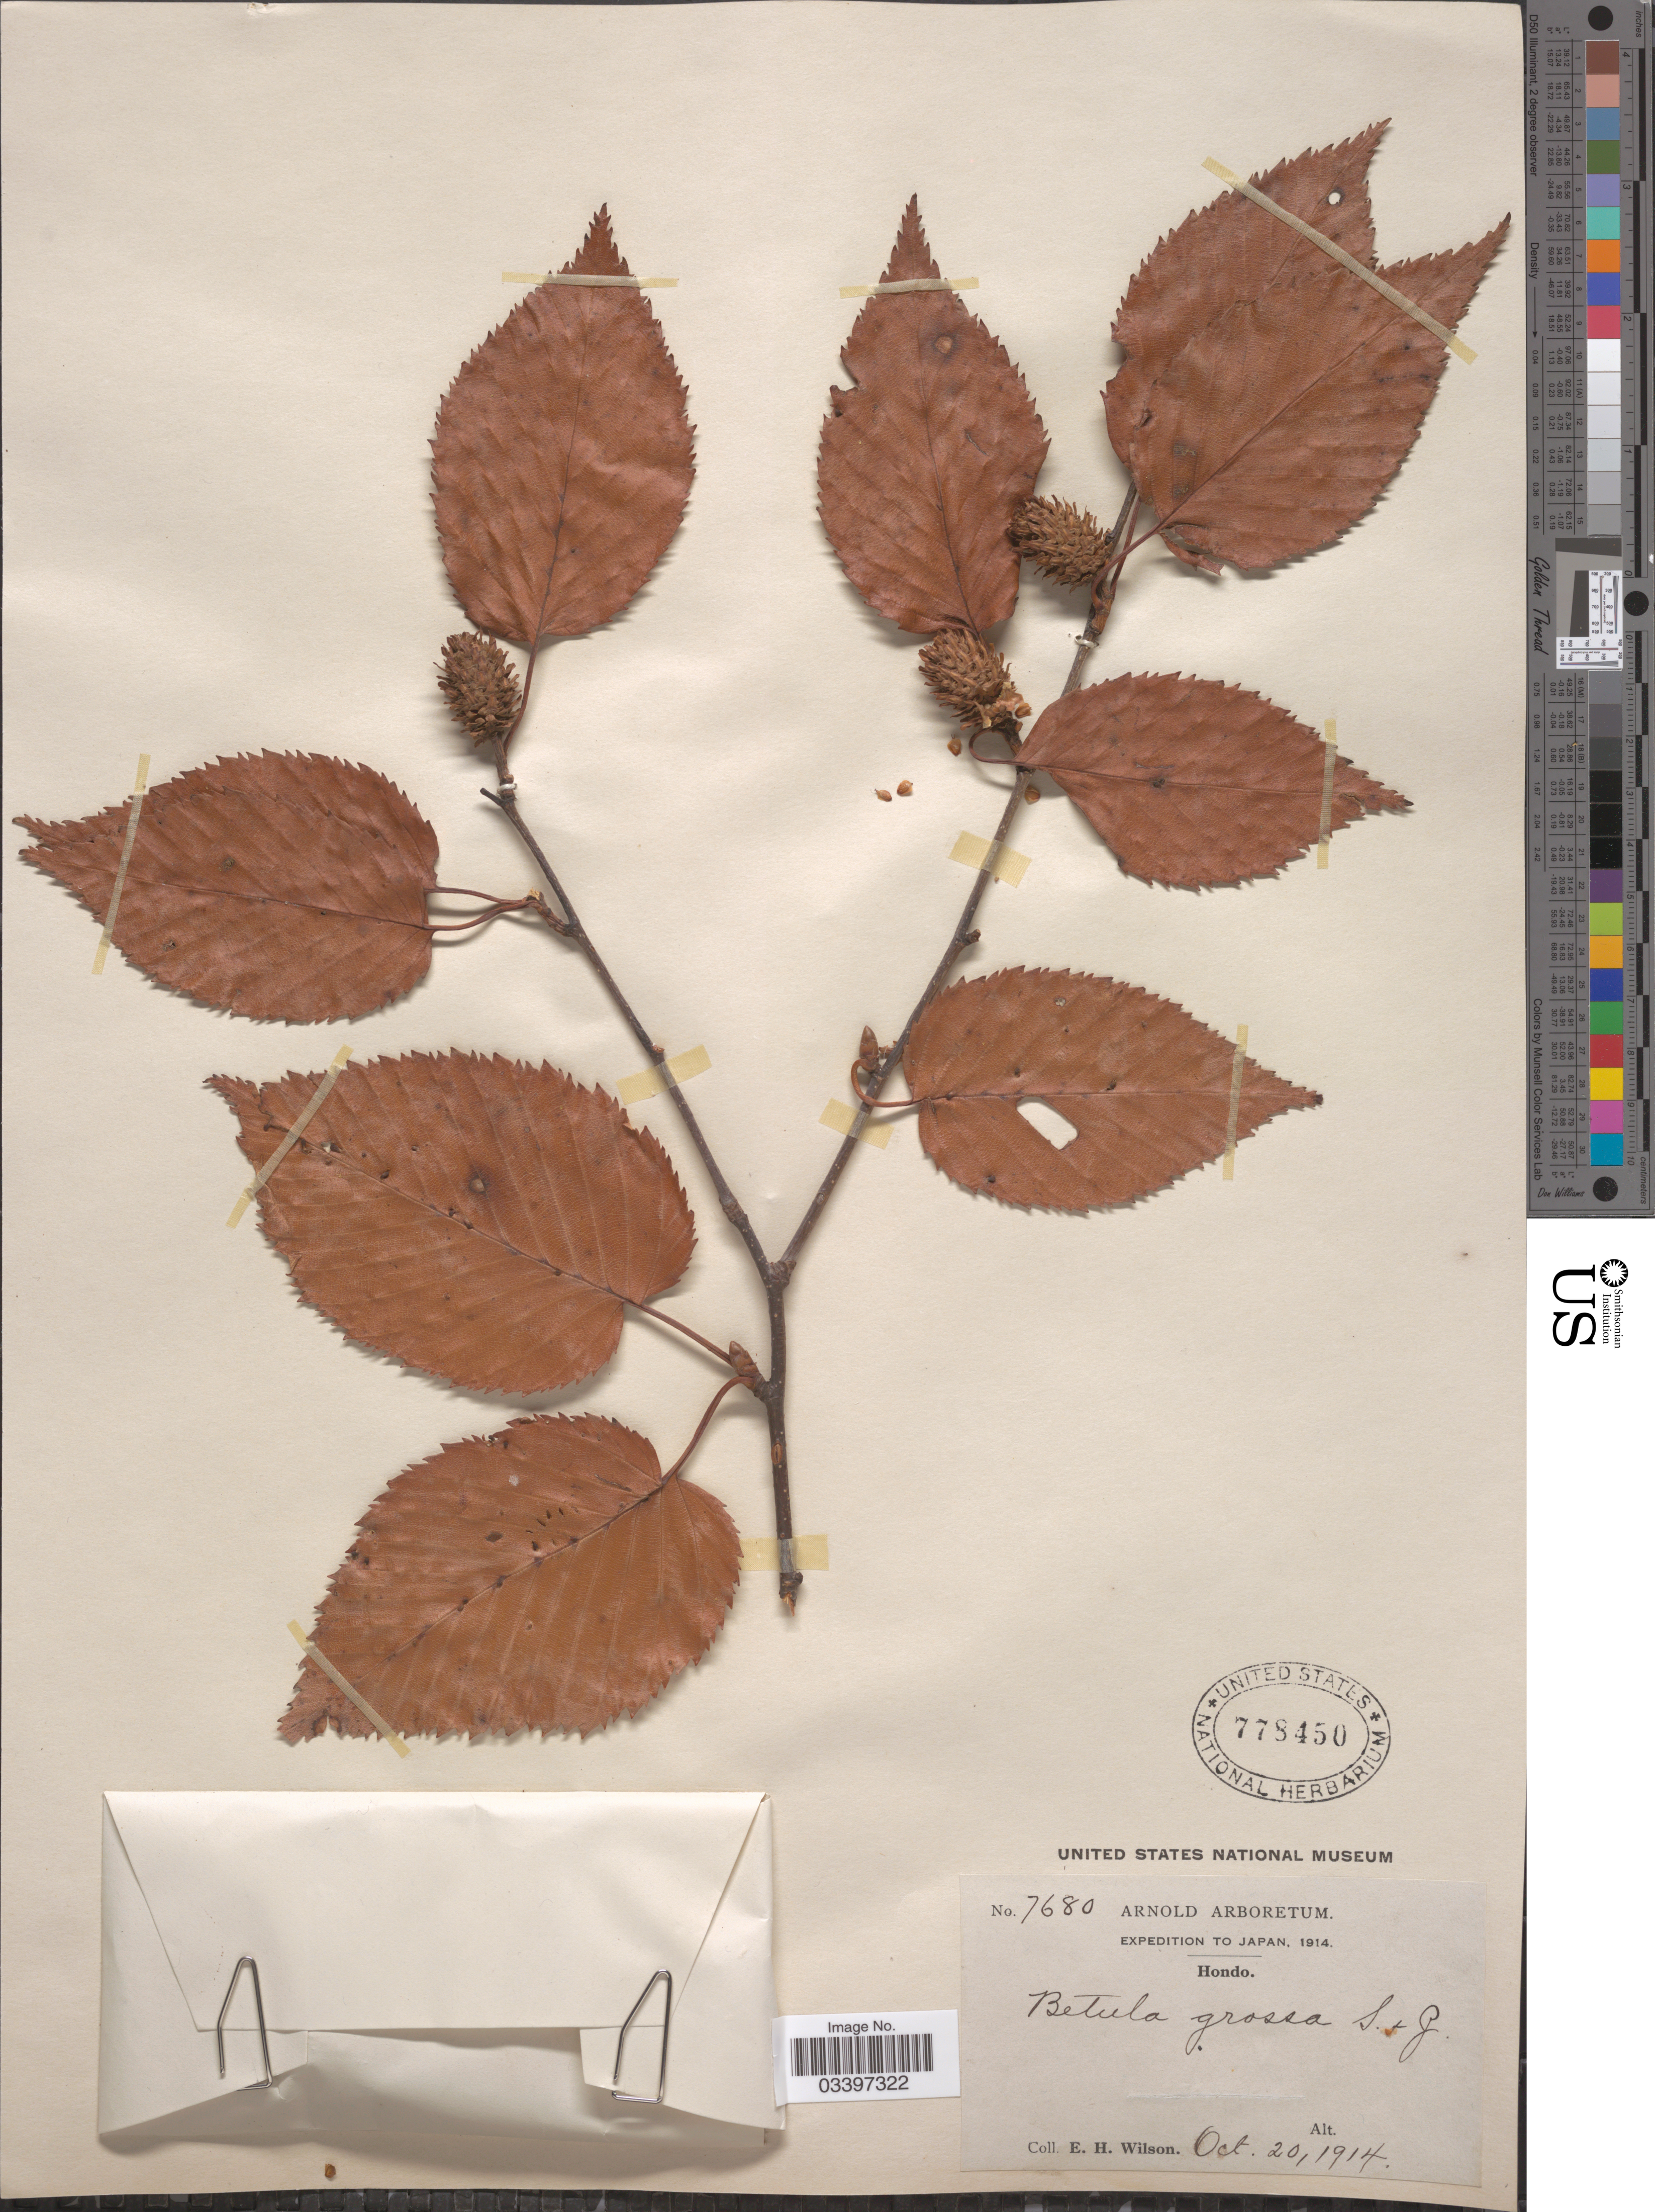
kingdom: Plantae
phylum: Tracheophyta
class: Magnoliopsida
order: Fagales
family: Betulaceae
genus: Betula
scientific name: Betula grossa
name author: Siebold & Zucc.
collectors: E. Wilson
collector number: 7680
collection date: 1914-10-20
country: Japan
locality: Hondo.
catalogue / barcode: US 778450